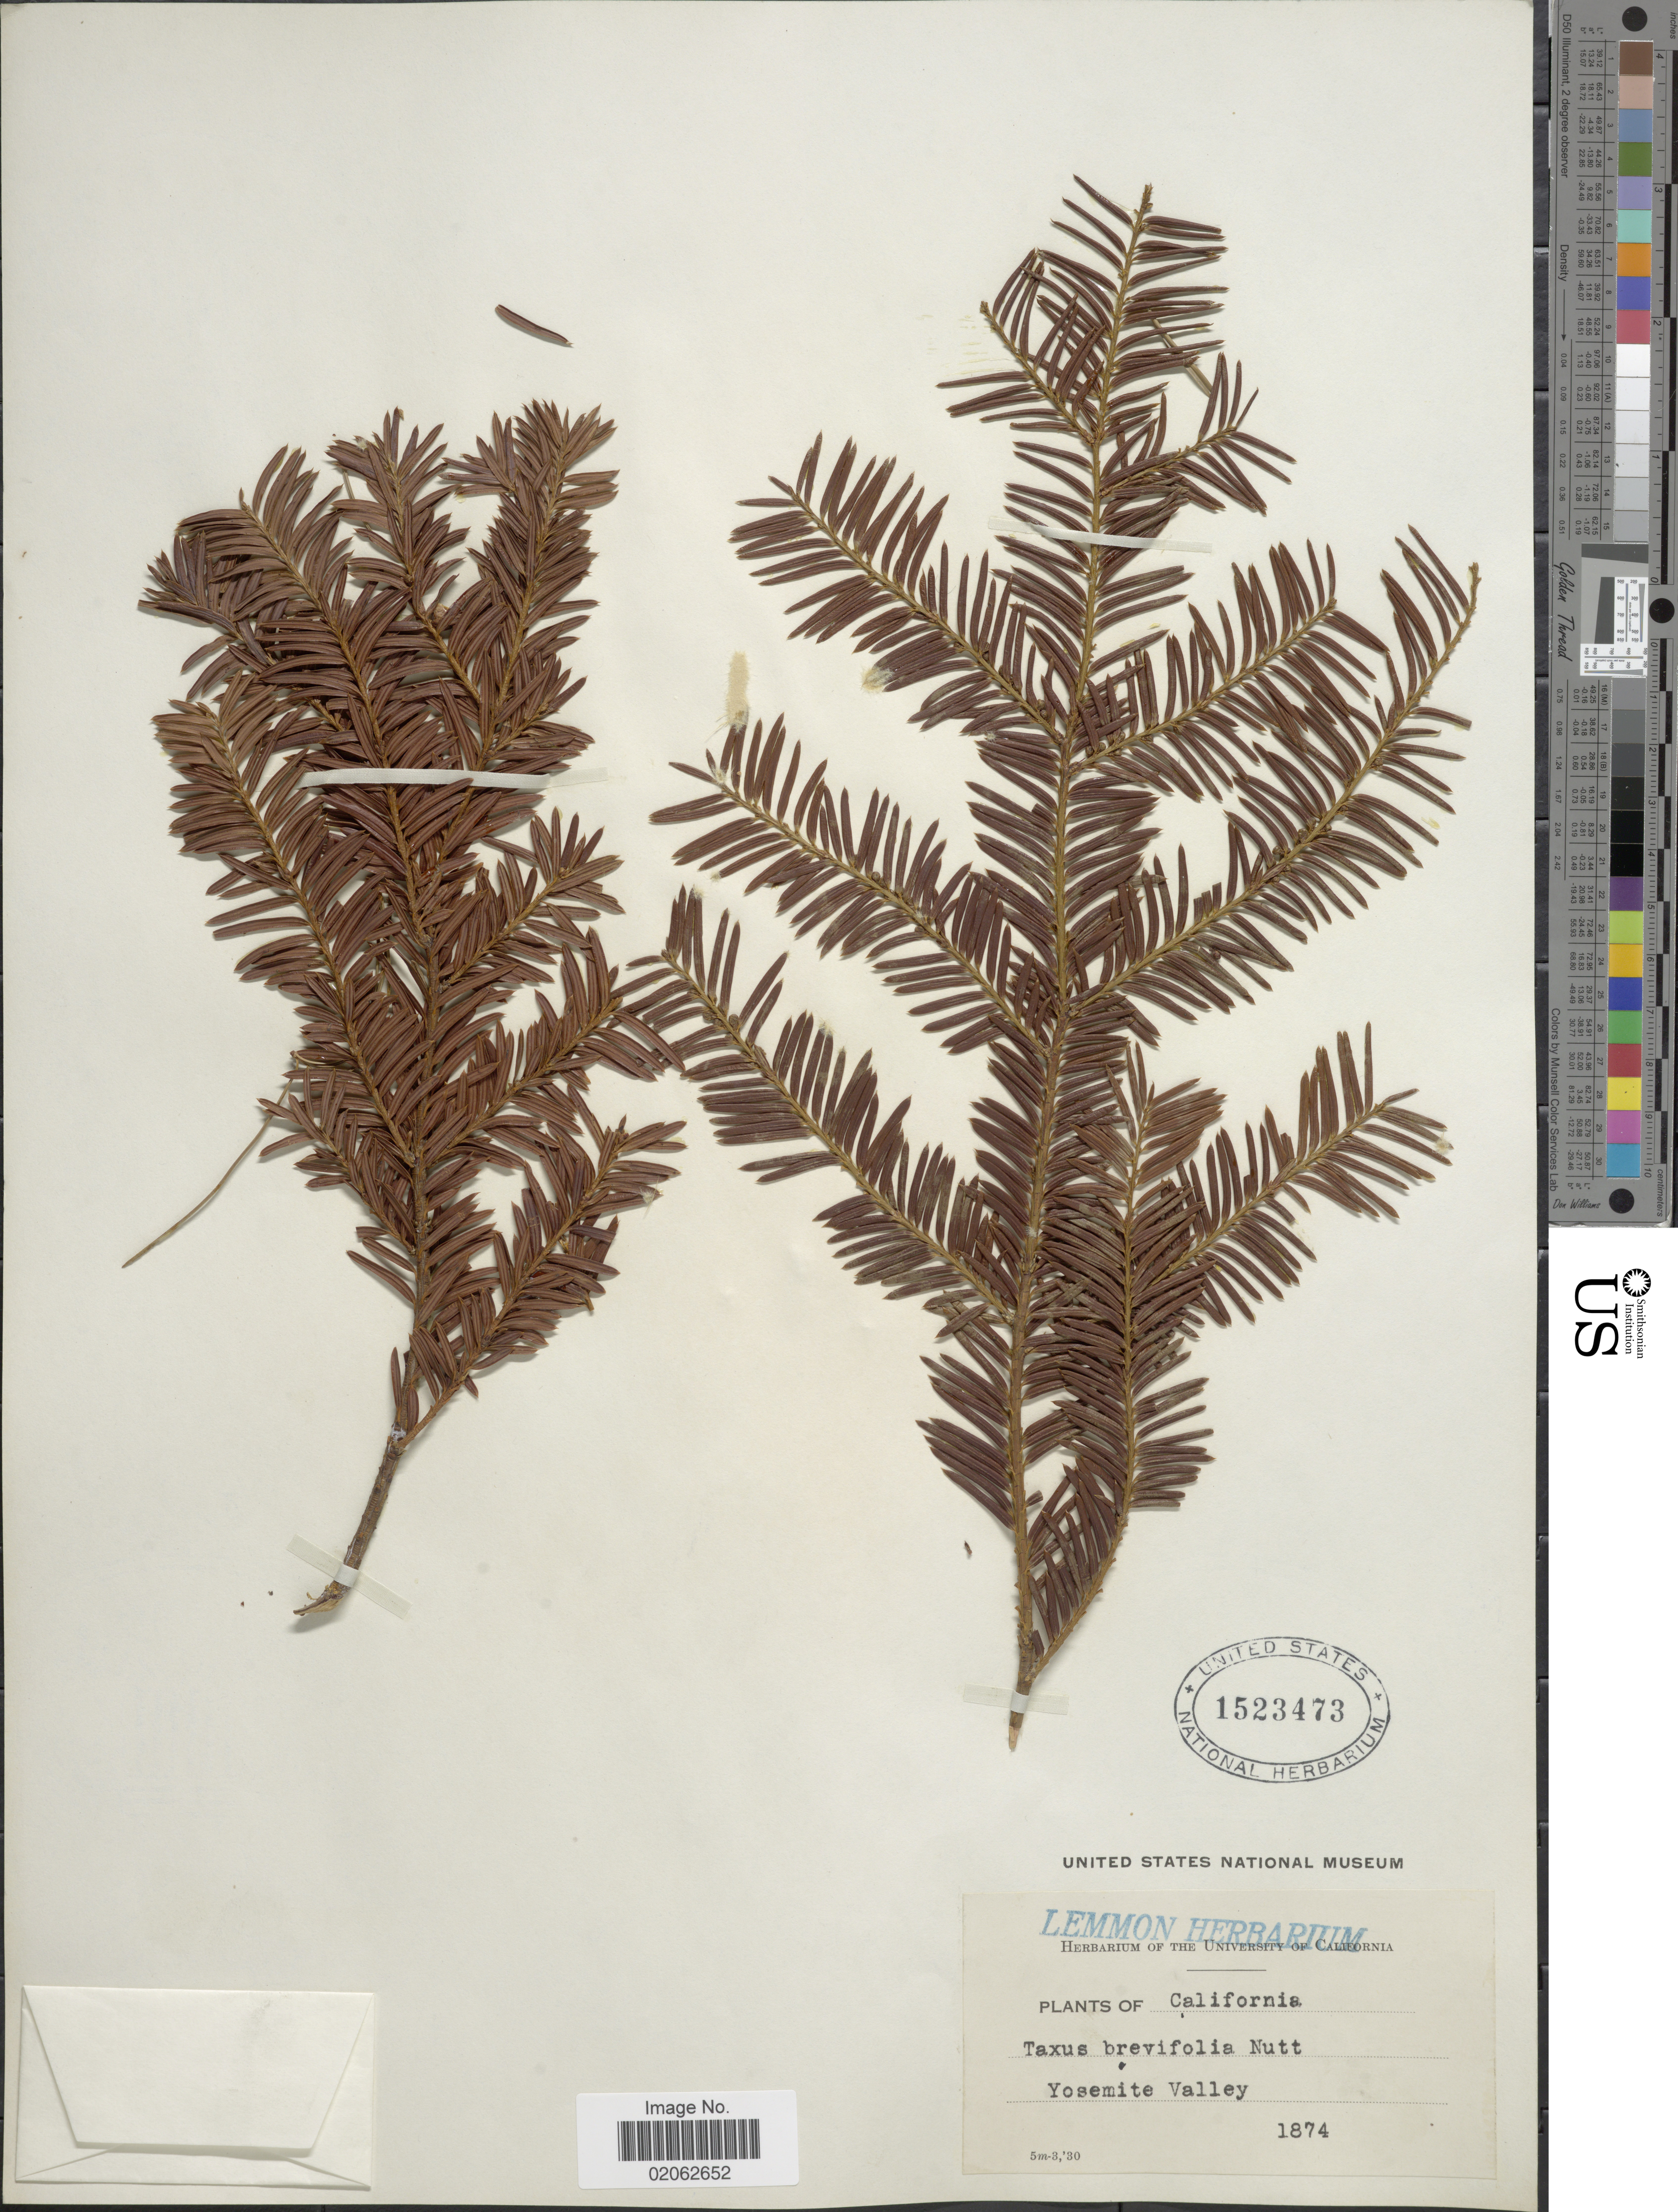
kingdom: Plantae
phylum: Tracheophyta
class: Pinopsida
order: Pinales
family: Taxaceae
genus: Taxus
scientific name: Taxus brevifolia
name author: Nutt.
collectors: ex herb. Lemmon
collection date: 1874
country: United States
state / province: California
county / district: Mariposa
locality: Yosemite Valley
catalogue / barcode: US 1523473